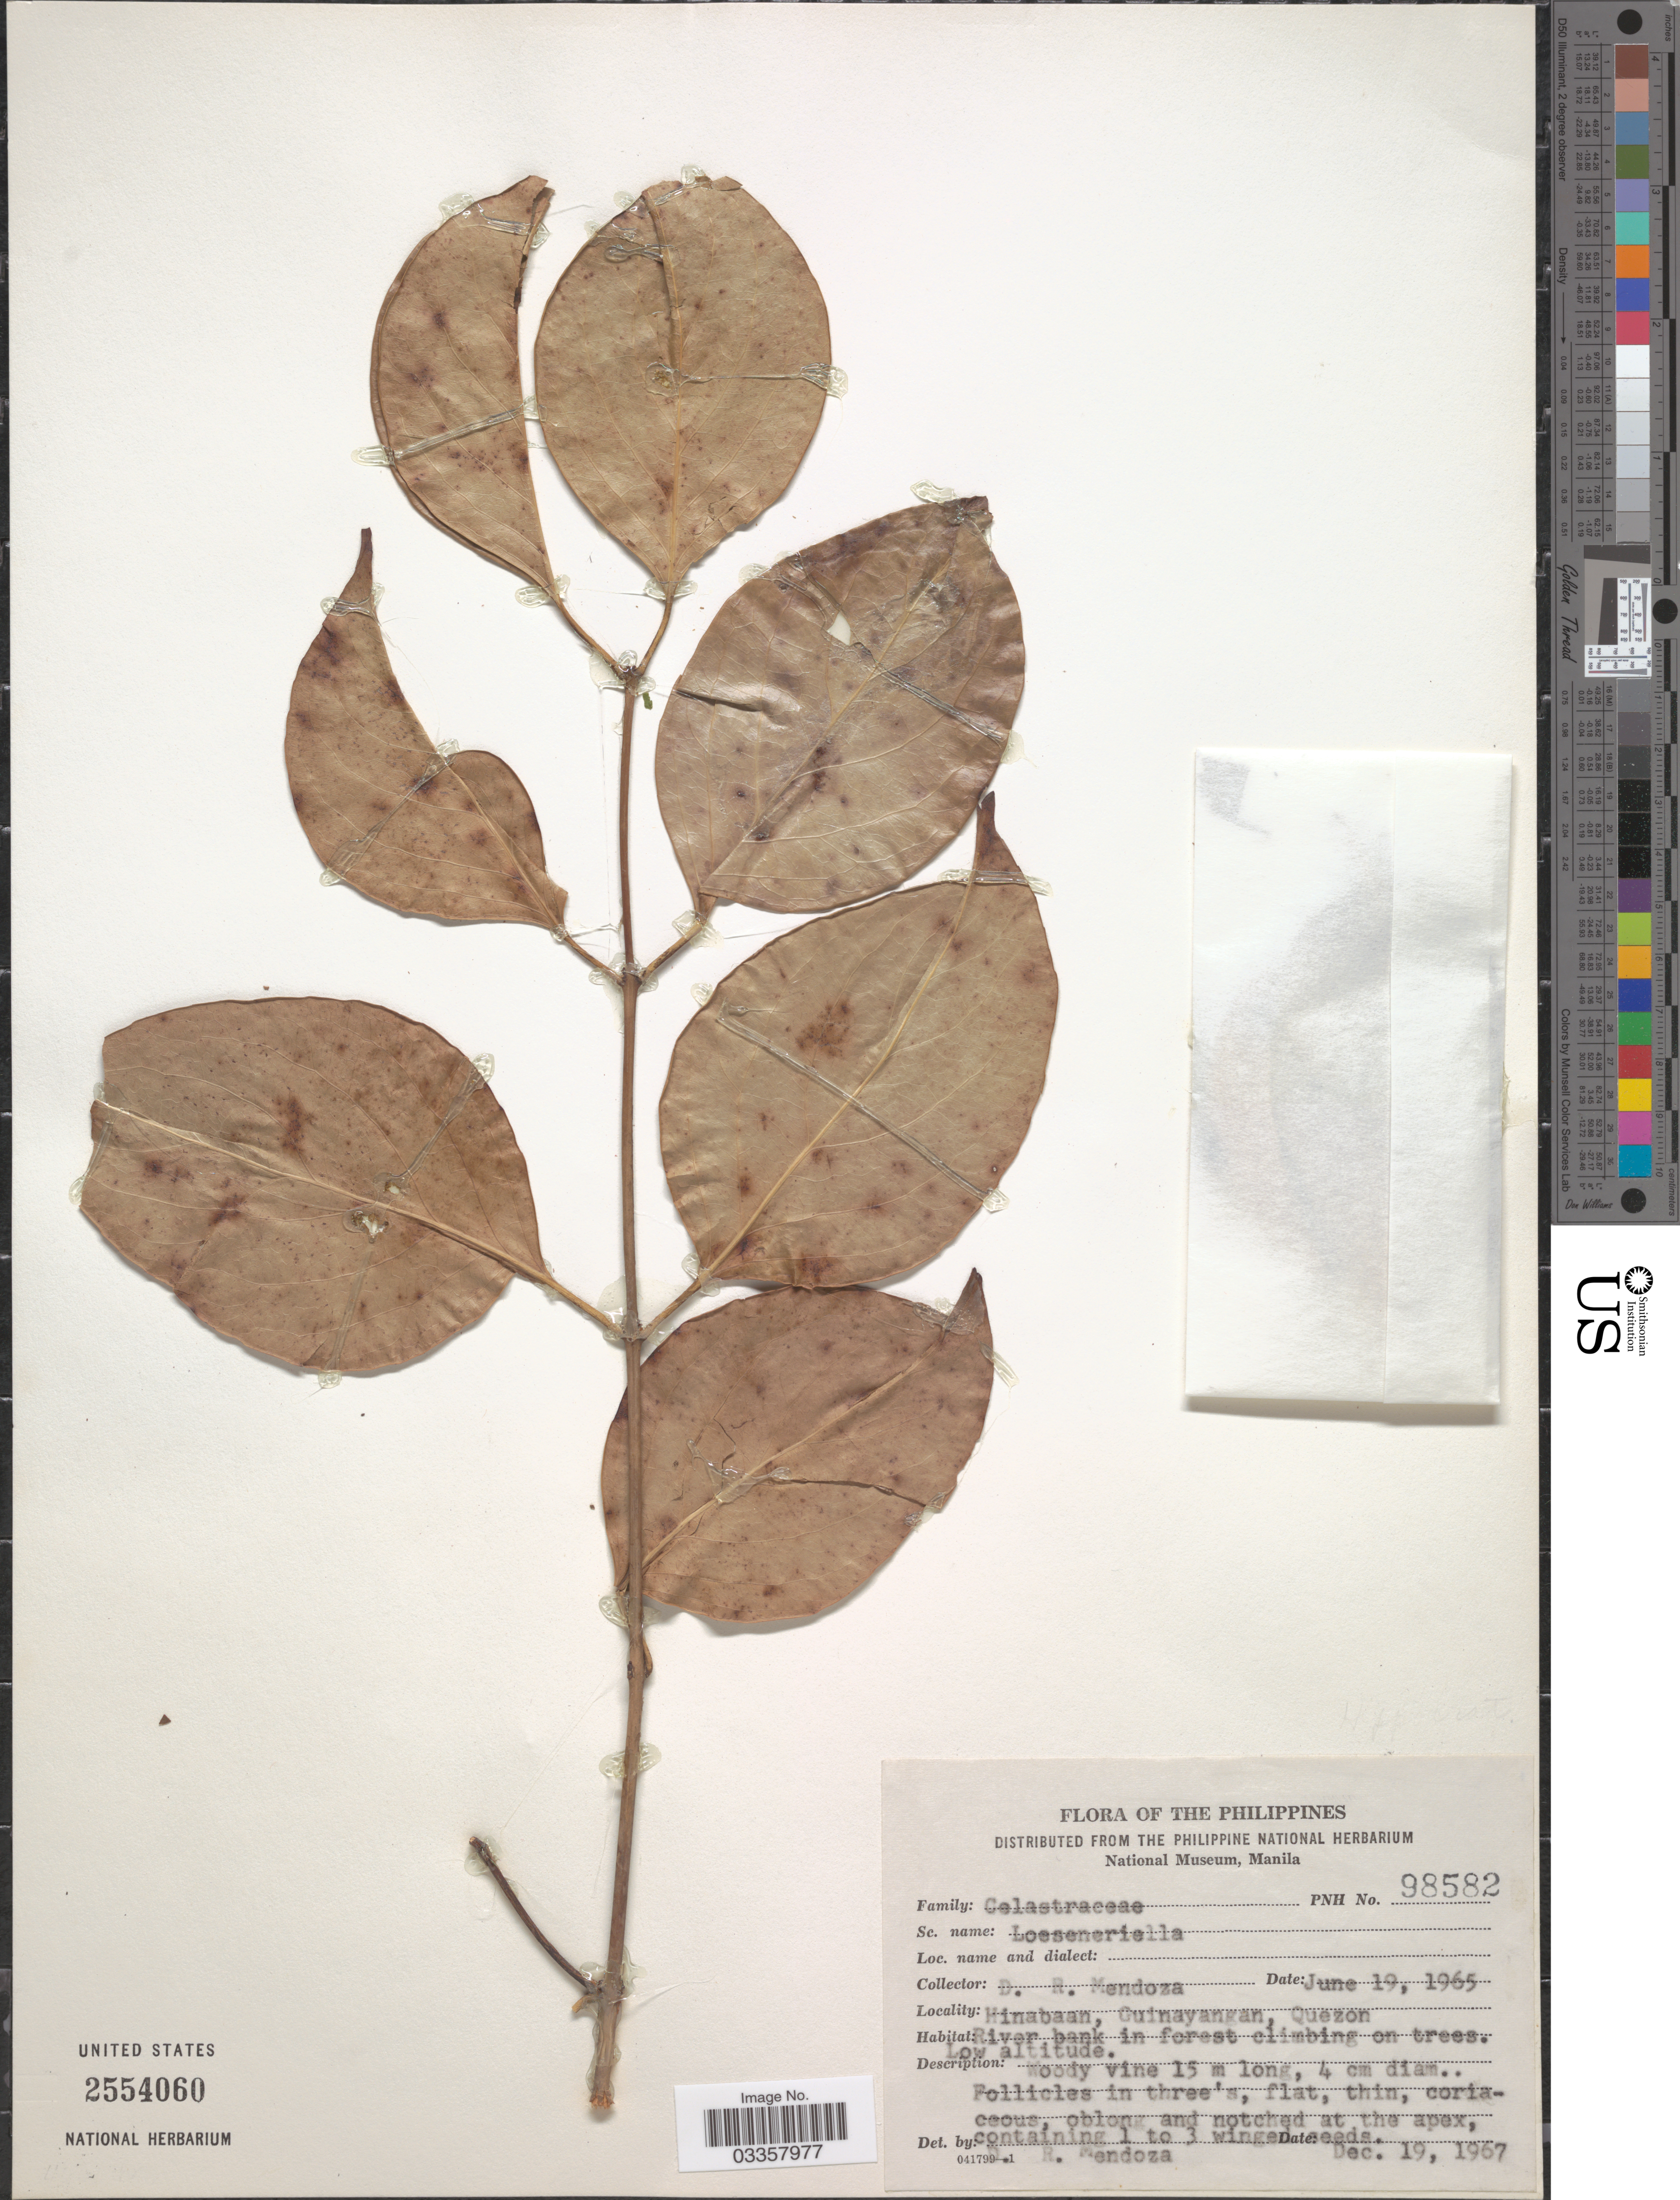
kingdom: Plantae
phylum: Tracheophyta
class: Magnoliopsida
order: Celastrales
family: Celastraceae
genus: Loeseneriella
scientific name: Loeseneriella sp.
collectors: D. Mendoza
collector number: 98582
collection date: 1965-06-19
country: Philippines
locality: Hinabaan, Guinayangan, Quezon. River bank in forest.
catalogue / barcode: US 2554060